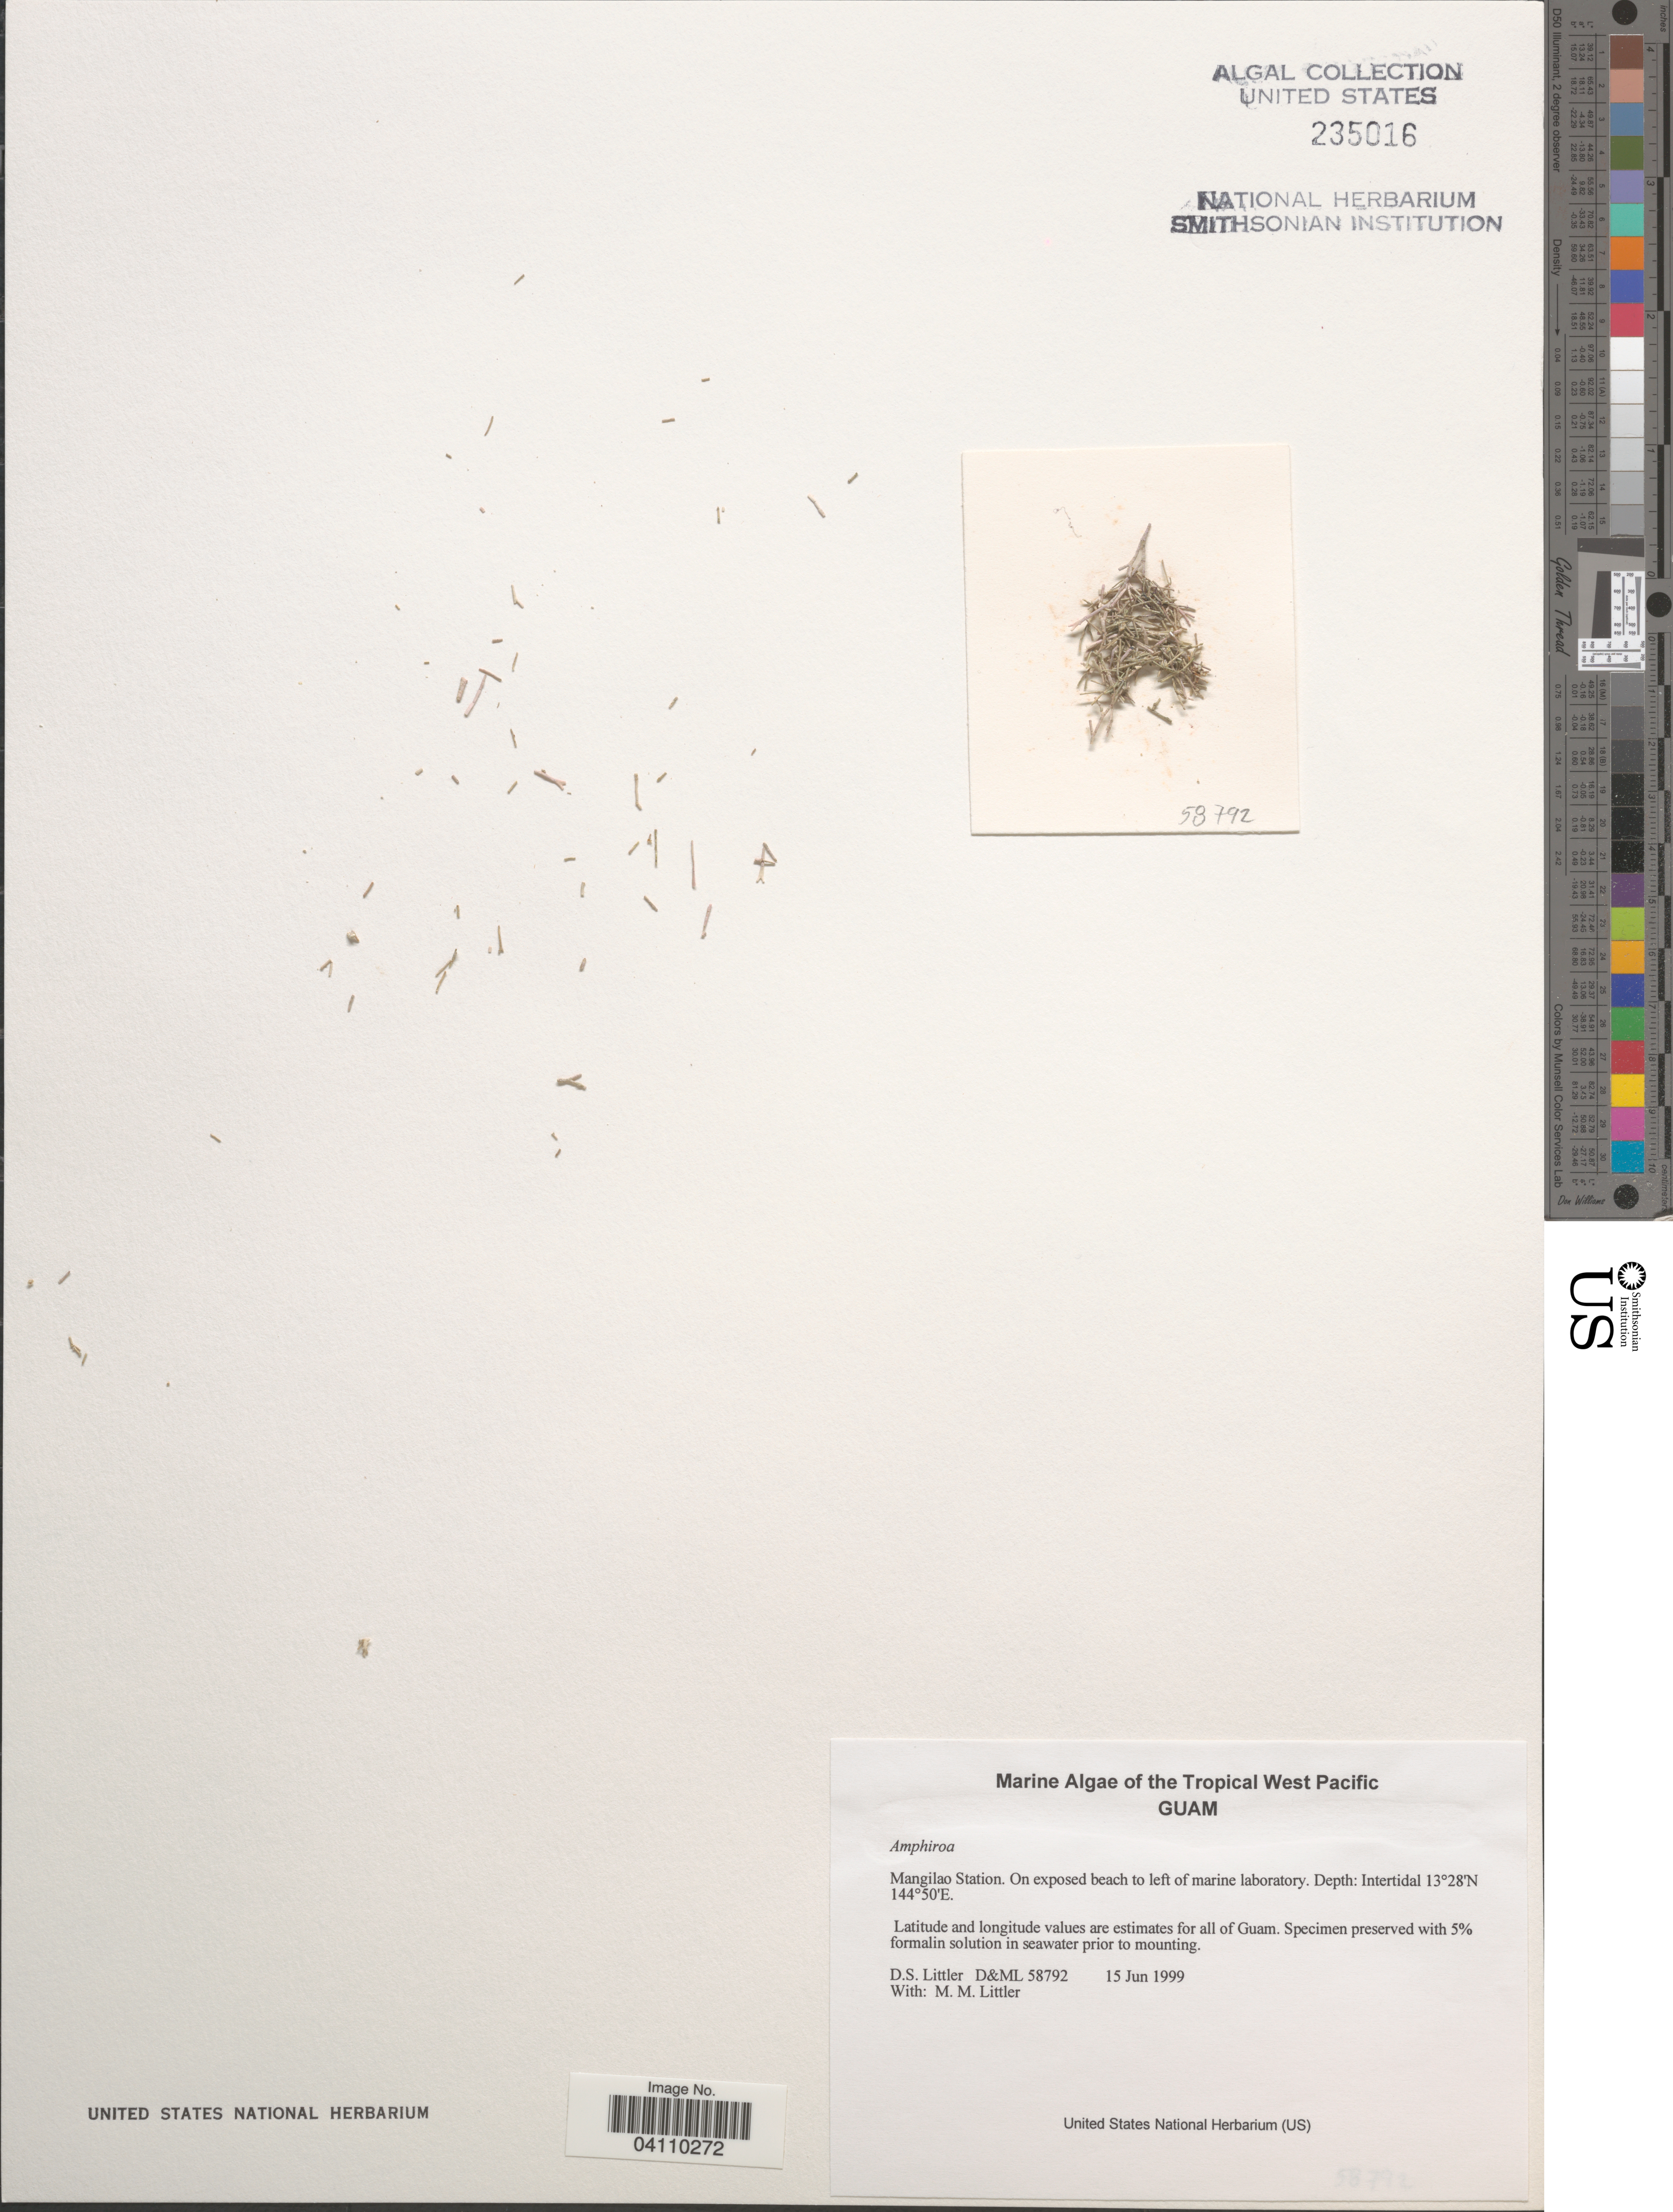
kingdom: Plantae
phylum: Rhodophyta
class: Florideophyceae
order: Corallinales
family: Lithophyllaceae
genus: Amphiroa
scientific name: Amphiroa sp.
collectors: D. S. Littler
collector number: D&ML58792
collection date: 1999-06-15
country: Guam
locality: The Tropical West Pacific. Mangilao Station. On exposed beach to left of marine laboratory.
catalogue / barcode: US 235016